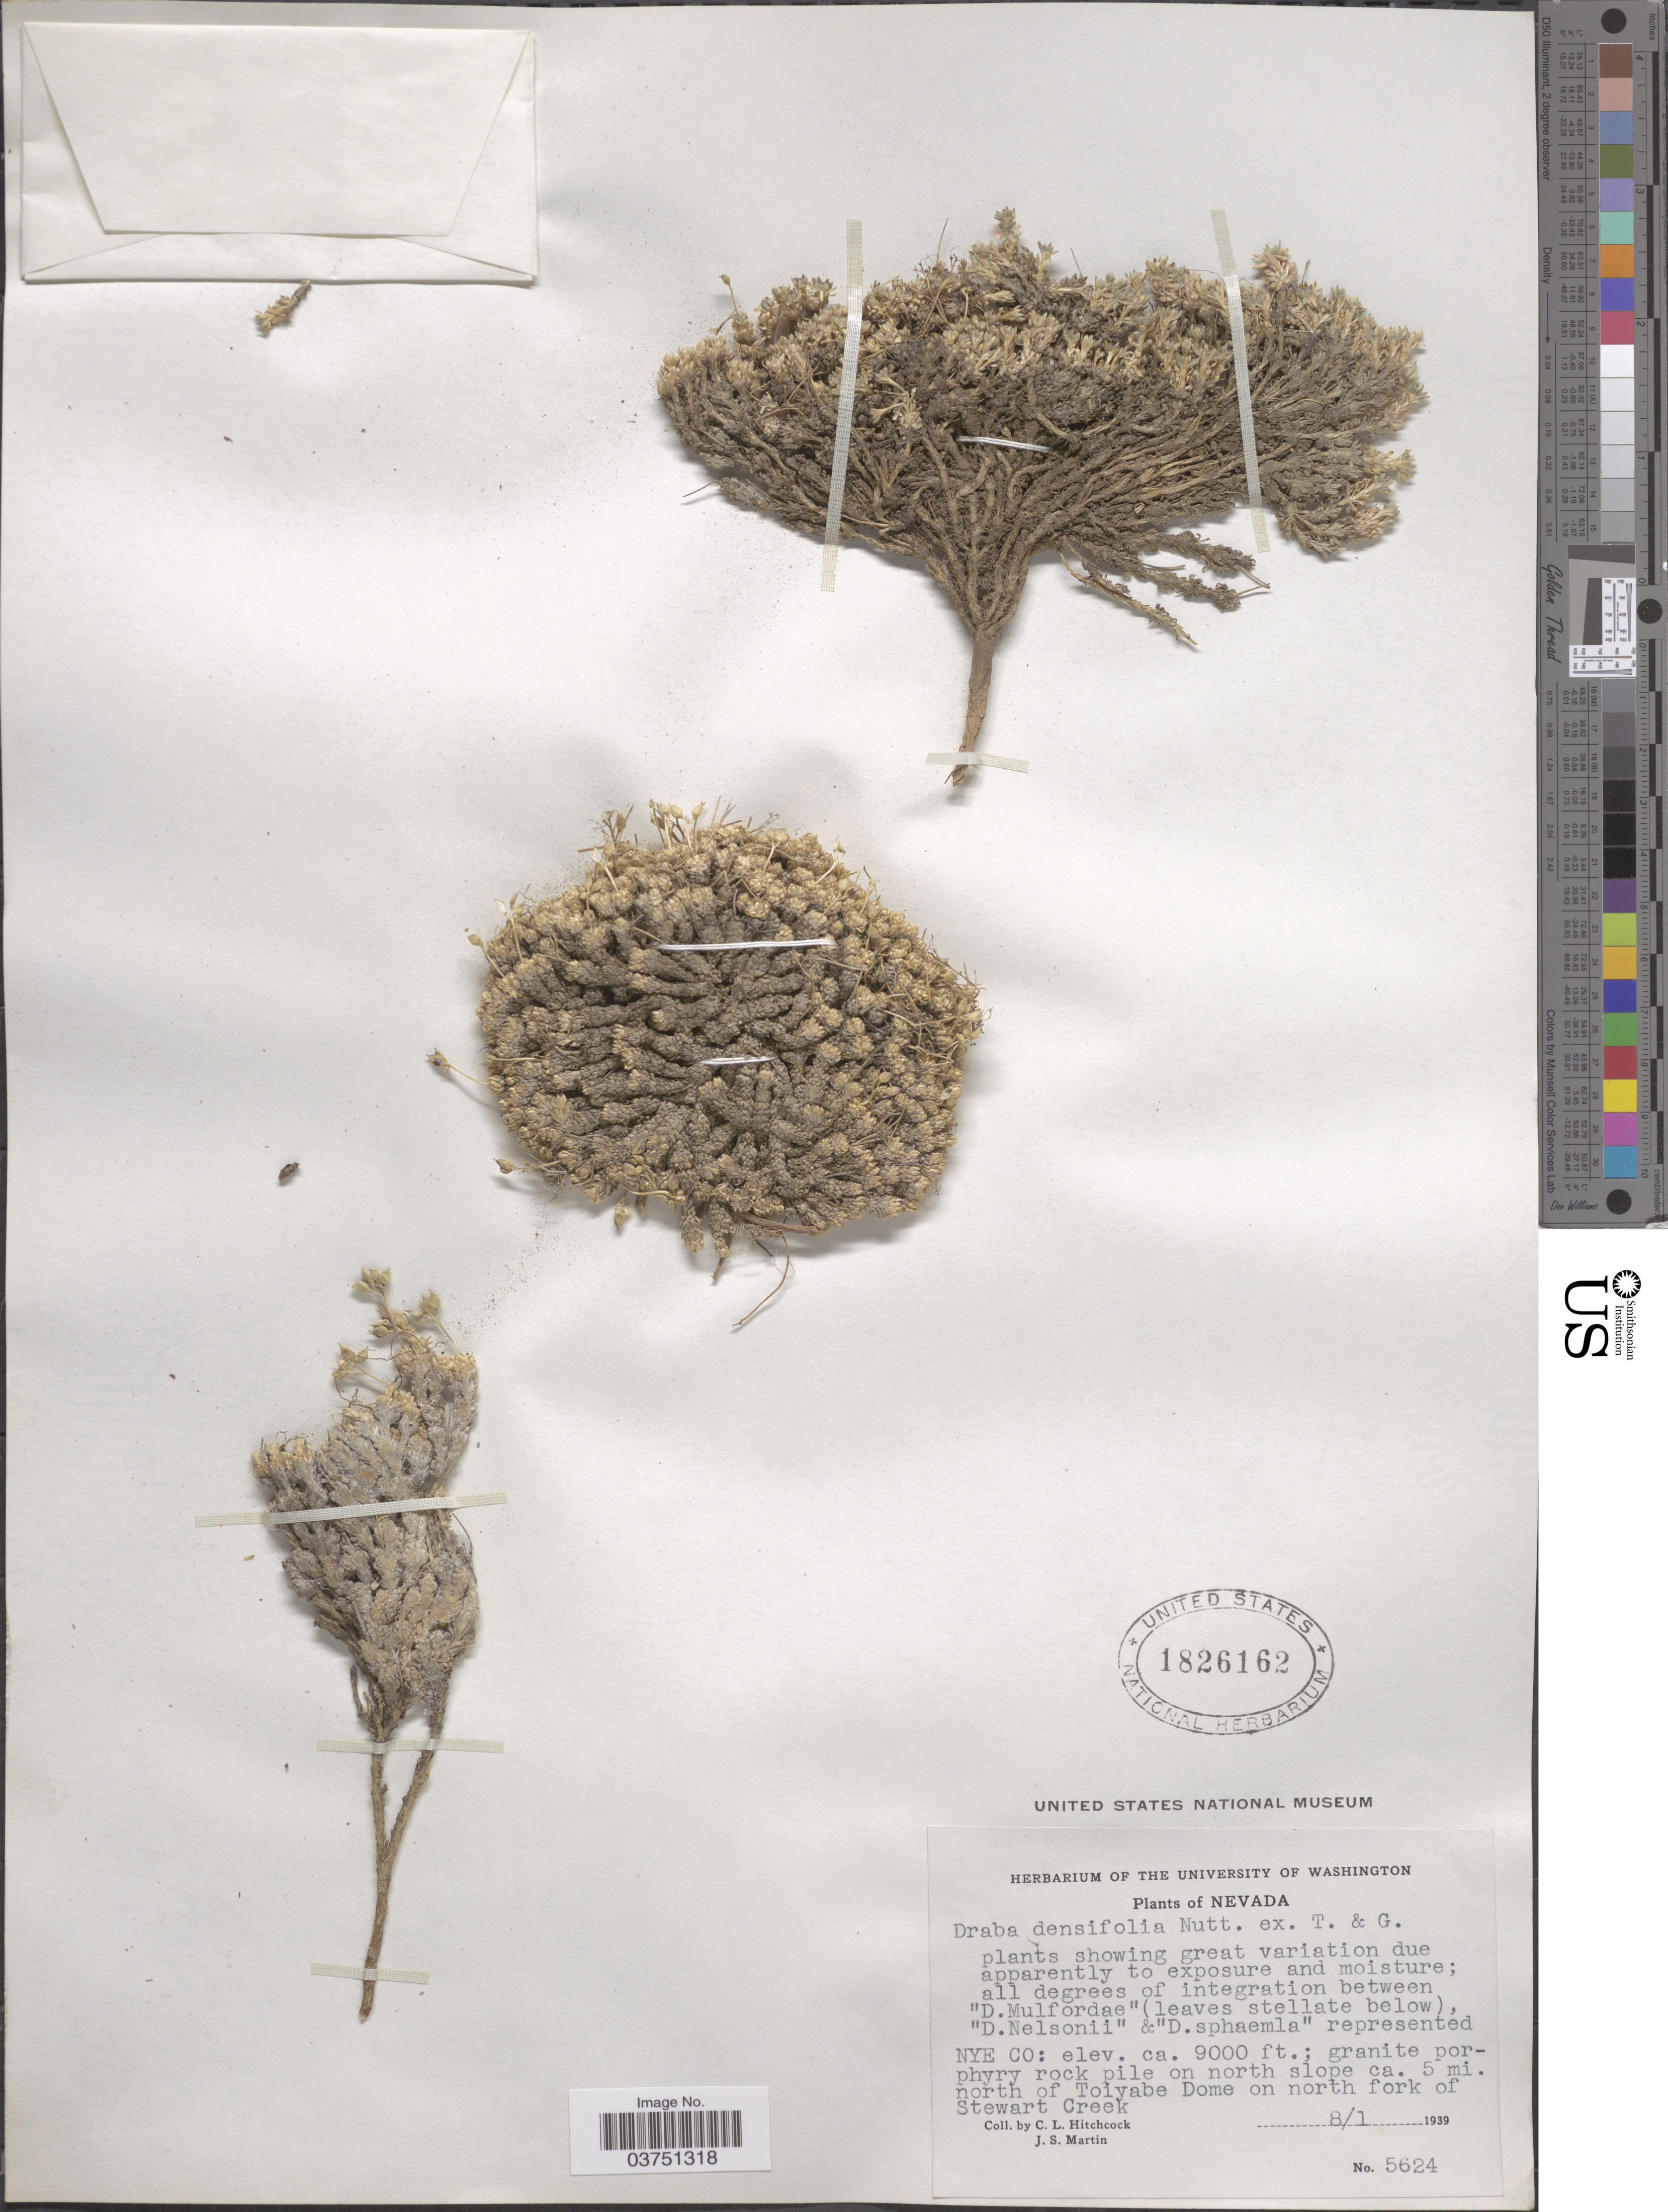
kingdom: Plantae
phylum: Tracheophyta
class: Magnoliopsida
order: Brassicales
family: Brassicaceae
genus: Draba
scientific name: Draba densifolia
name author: Nutt.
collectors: C. L. Hitchcock & J. S. Martin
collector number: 5624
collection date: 1939-08-01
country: United States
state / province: Nevada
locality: Nye Co:on north slope ca. 5 mi. north of Toiyabe Dome on north fork of Stewart Creek.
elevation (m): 2743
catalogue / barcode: US 1826162